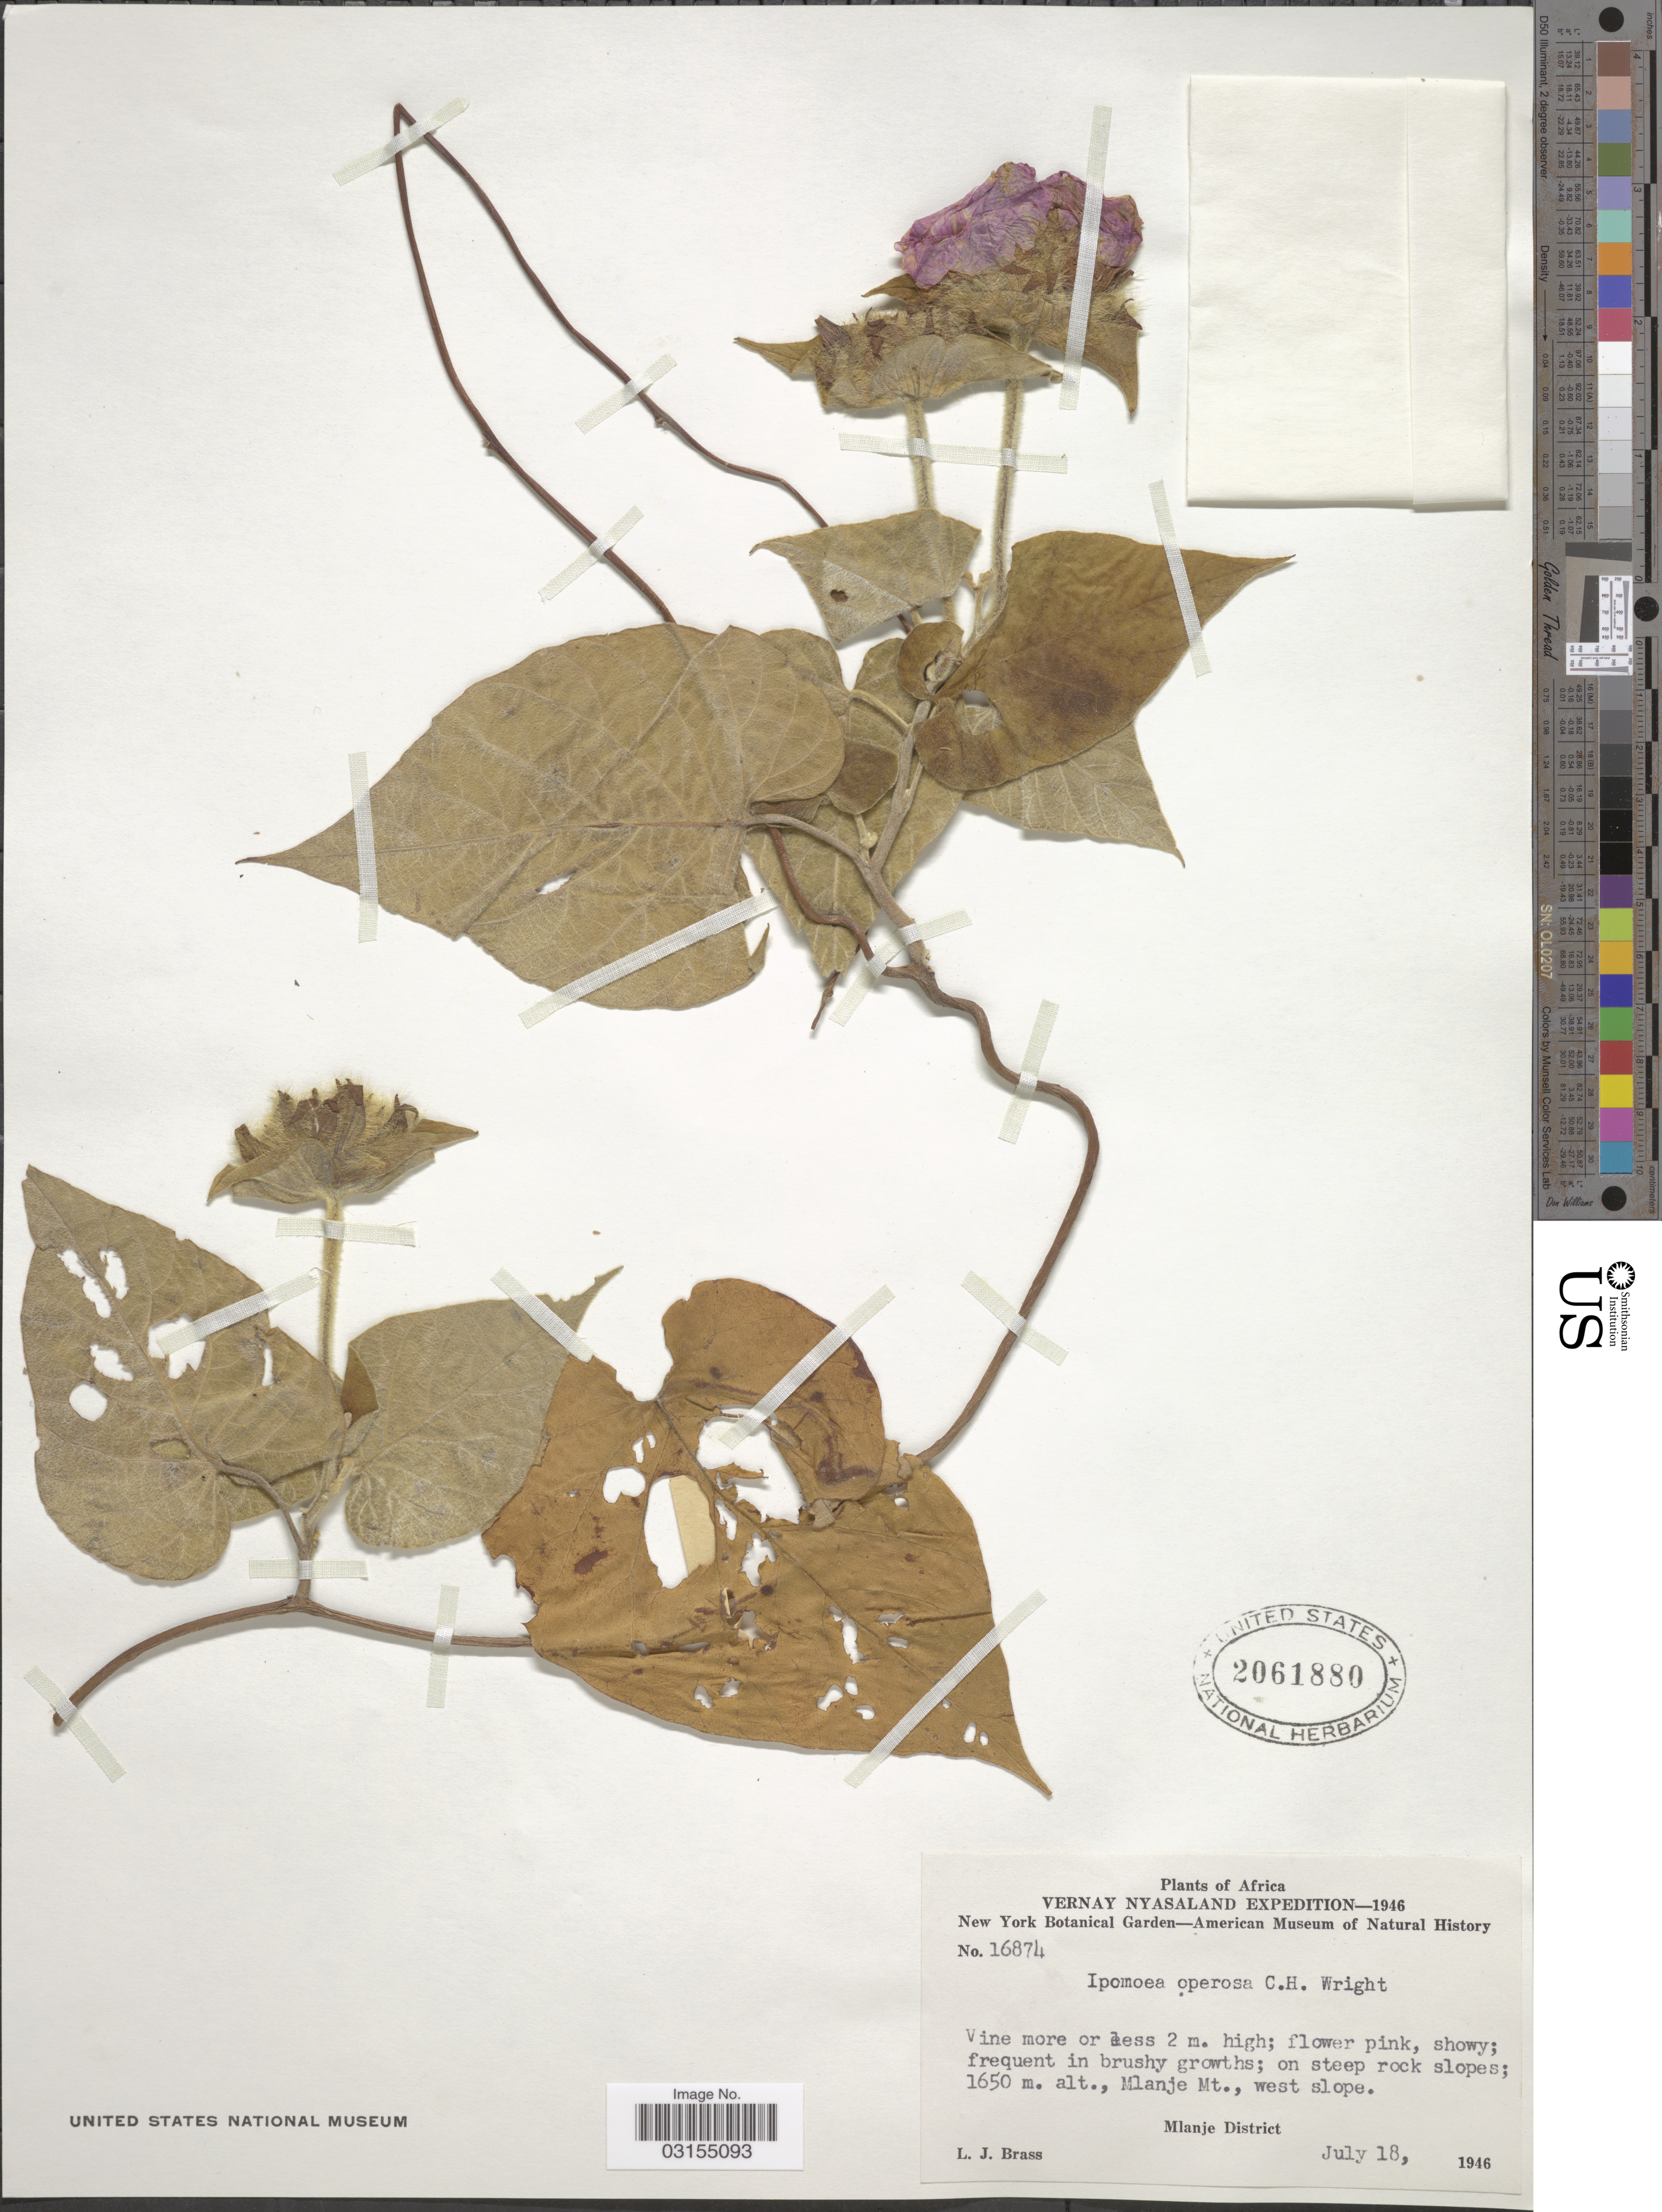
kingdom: Plantae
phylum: Tracheophyta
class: Magnoliopsida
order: Solanales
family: Convolvulaceae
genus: Ipomoea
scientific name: Ipomoea involucrata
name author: P. Beauv.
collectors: L. J. Brass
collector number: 16874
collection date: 1946-07-18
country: Malawi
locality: Vernay Nyasaland. Mlanje Mt., west slope., Mlanje District.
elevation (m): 1650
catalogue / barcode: US 2061880